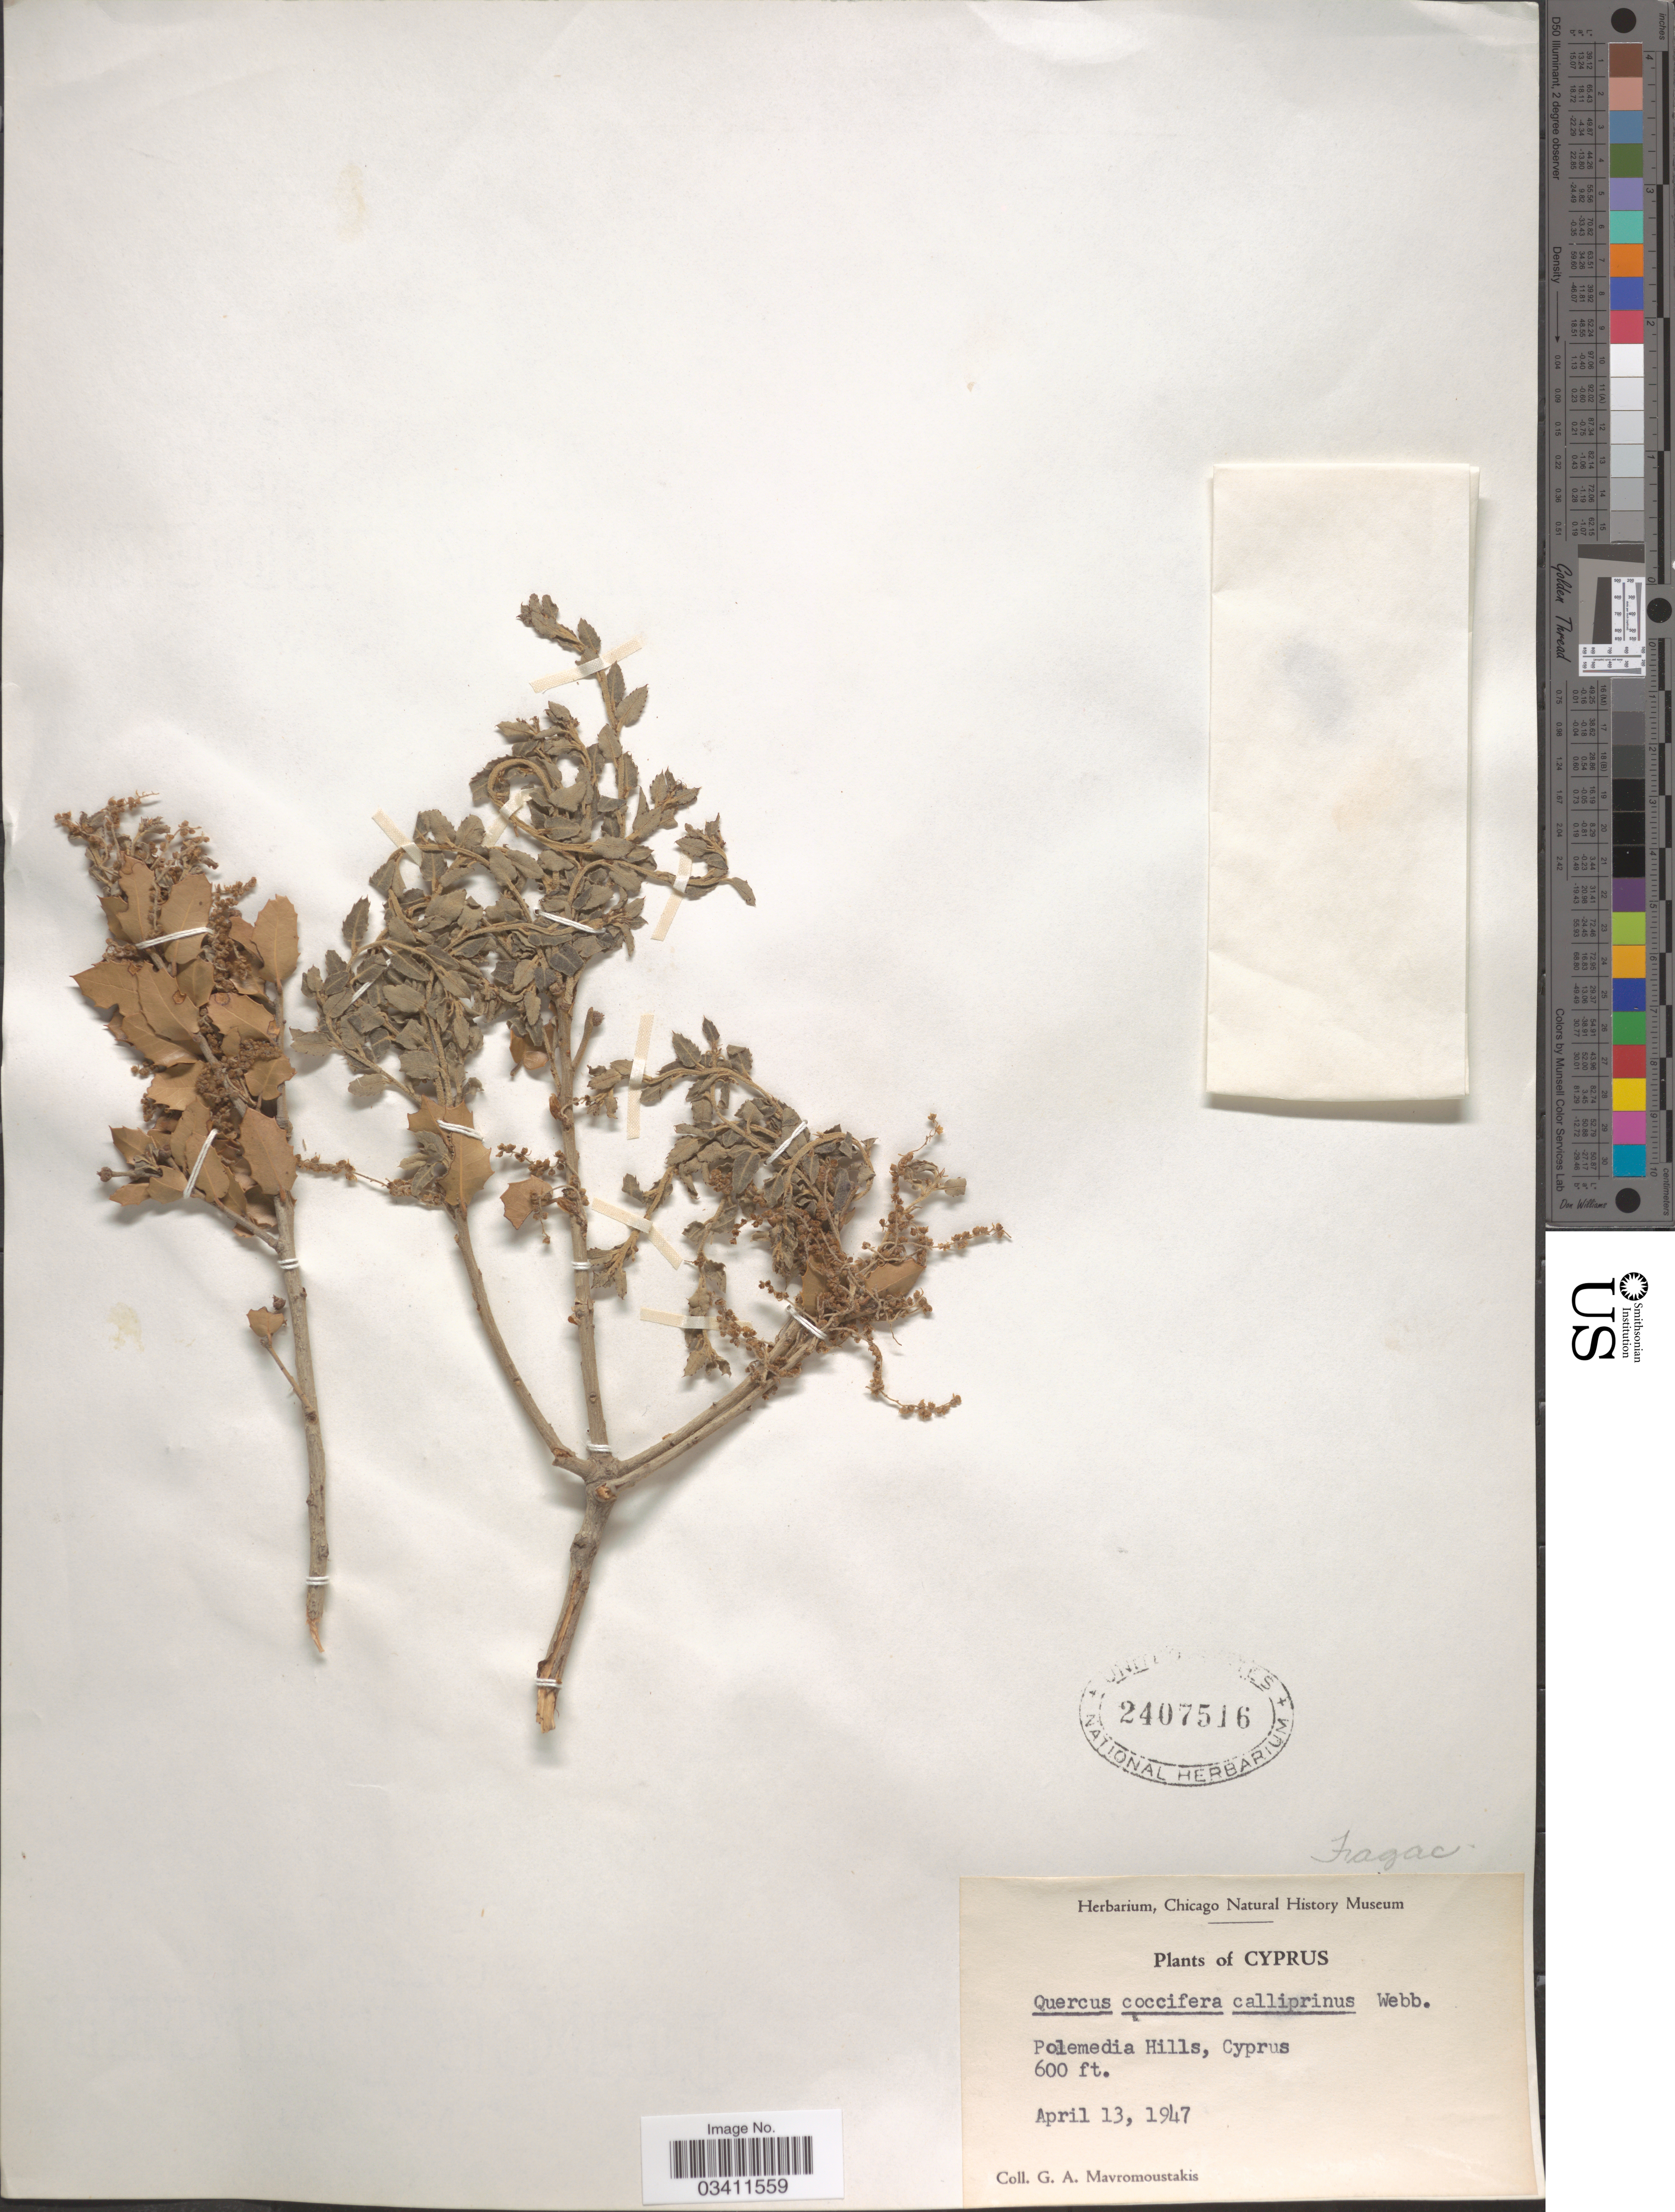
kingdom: Plantae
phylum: Tracheophyta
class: Magnoliopsida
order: Fagales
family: Fagaceae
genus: Quercus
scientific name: Quercus coccifera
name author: L.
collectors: G. Mavromoustakis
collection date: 1947-04-13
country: Cyprus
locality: Polemedia Hills.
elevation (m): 183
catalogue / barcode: US 2407516